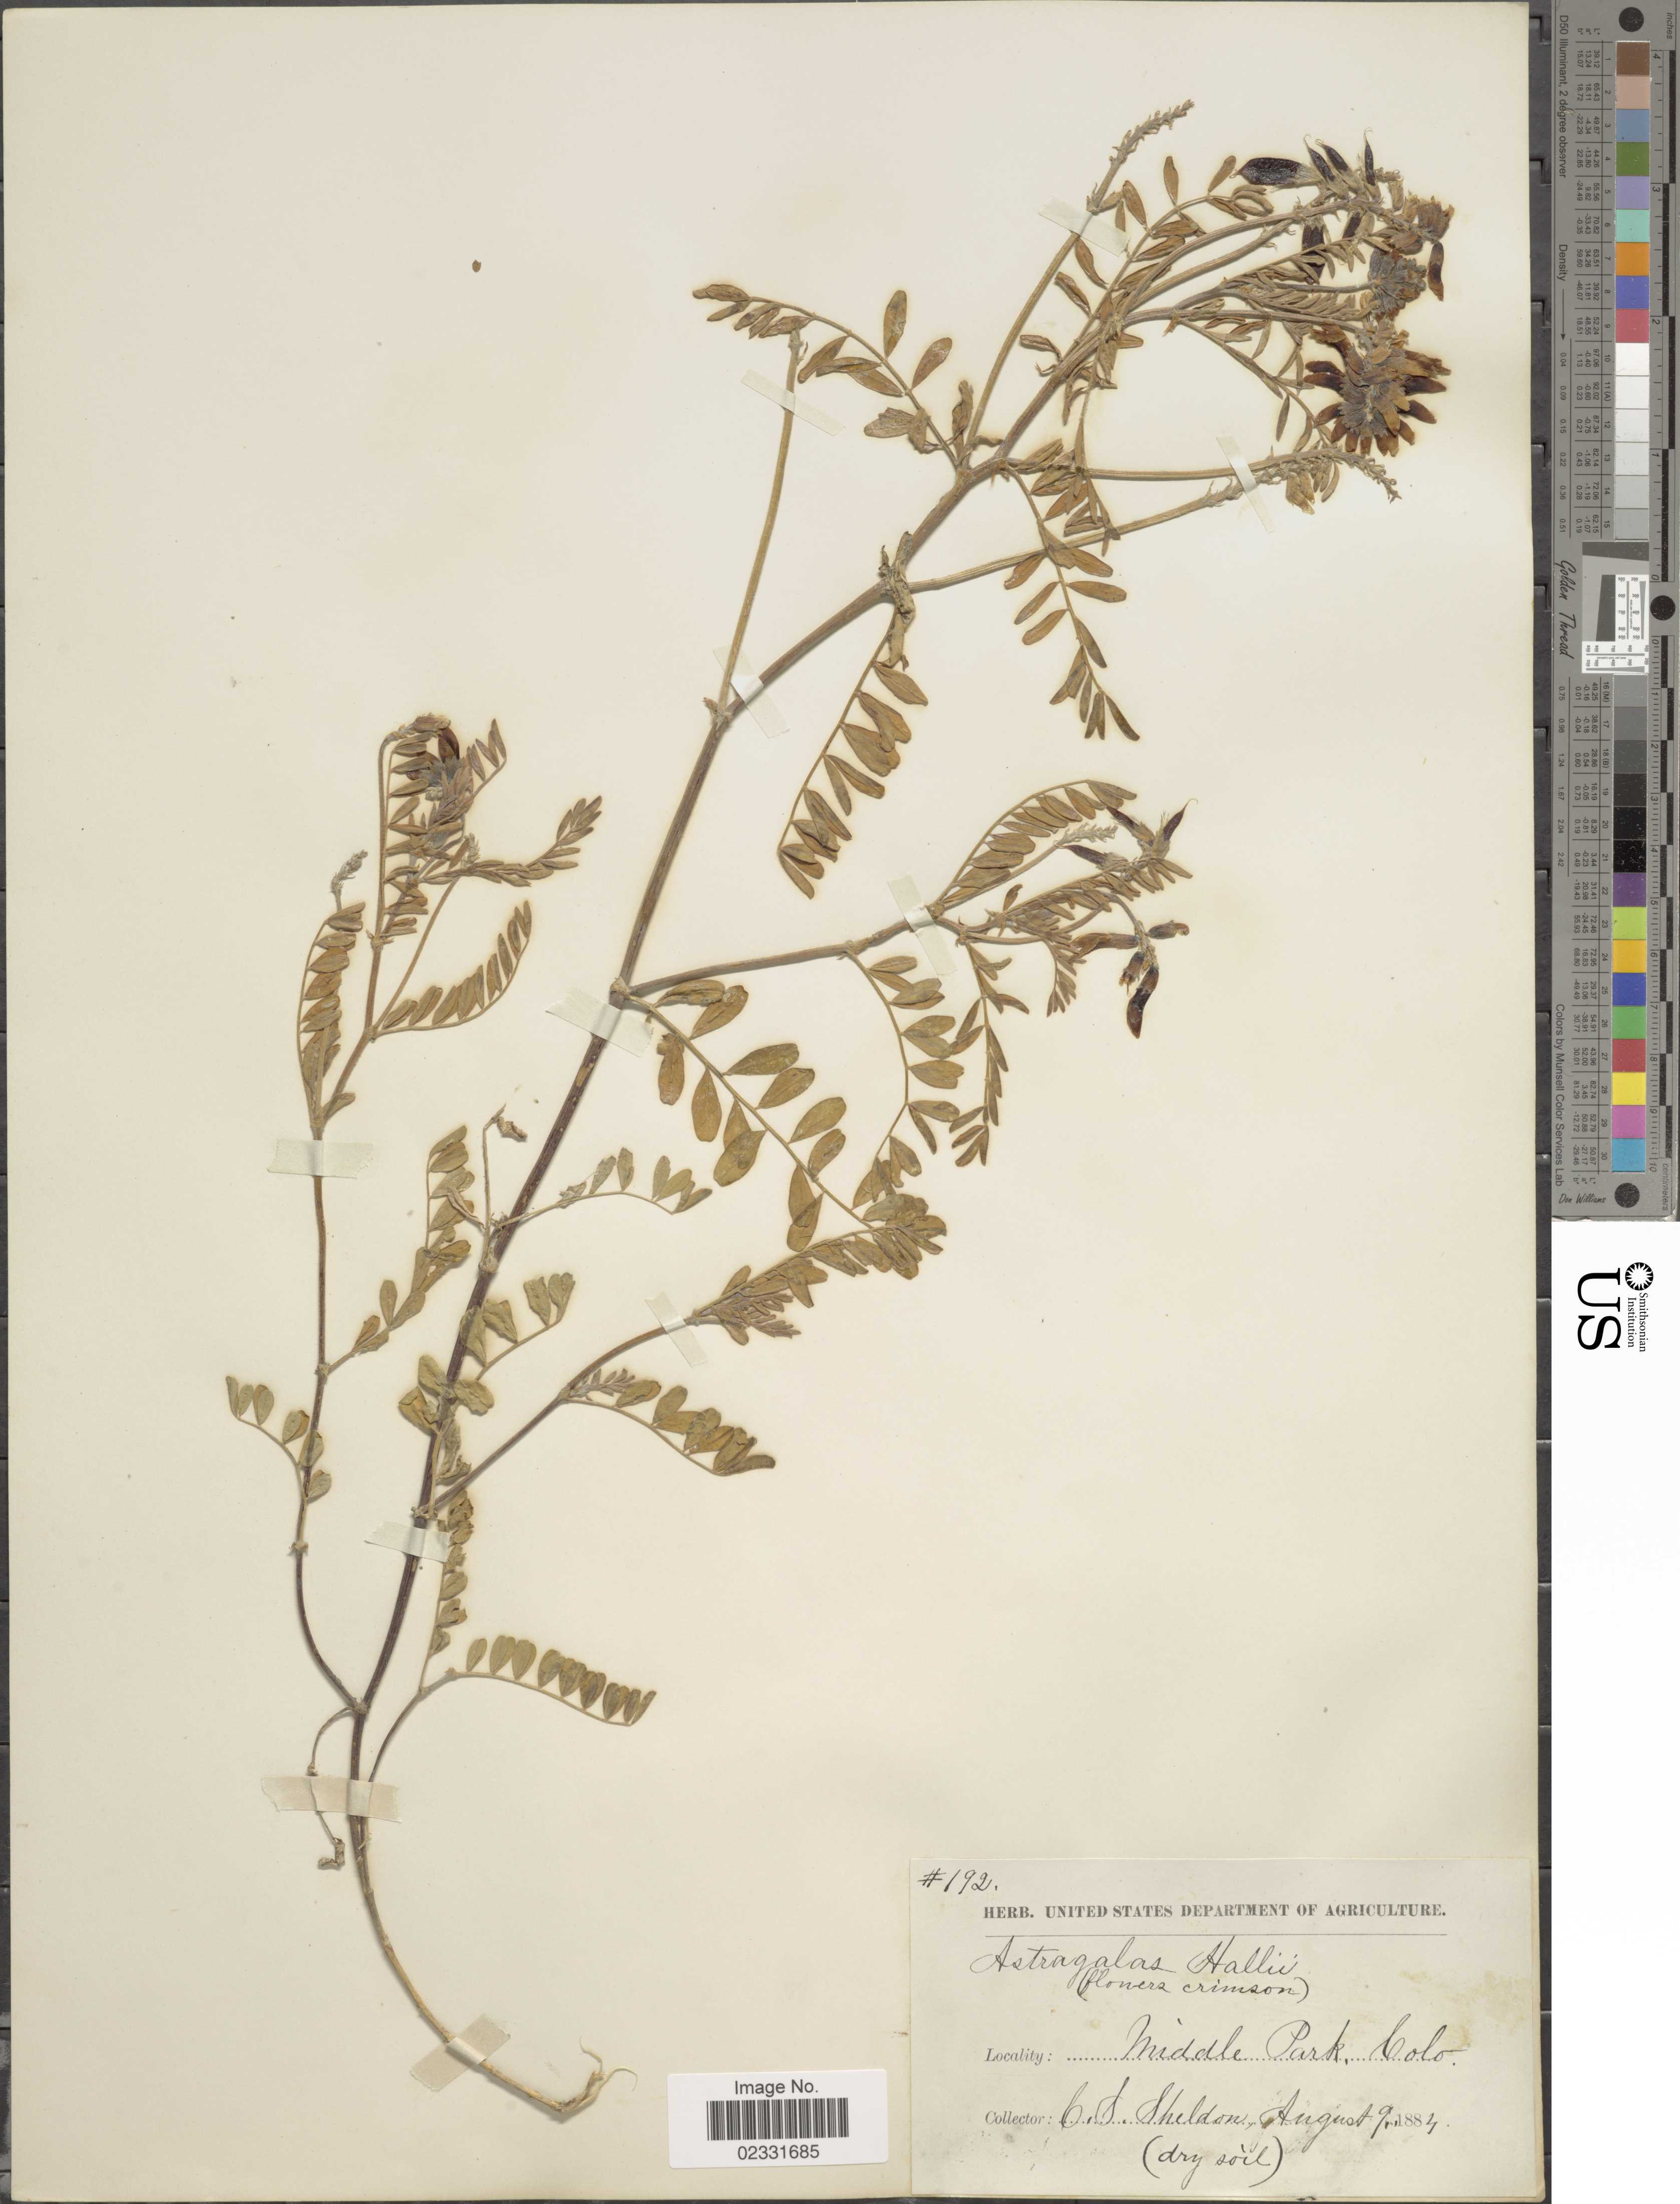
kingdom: Plantae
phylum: Tracheophyta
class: Magnoliopsida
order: Fabales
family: Fabaceae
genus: Astragalus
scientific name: Astragalus hallii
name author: A. Gray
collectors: C. S. Sheldon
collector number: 192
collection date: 1884-08-09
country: United States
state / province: Colorado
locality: Middle Park.